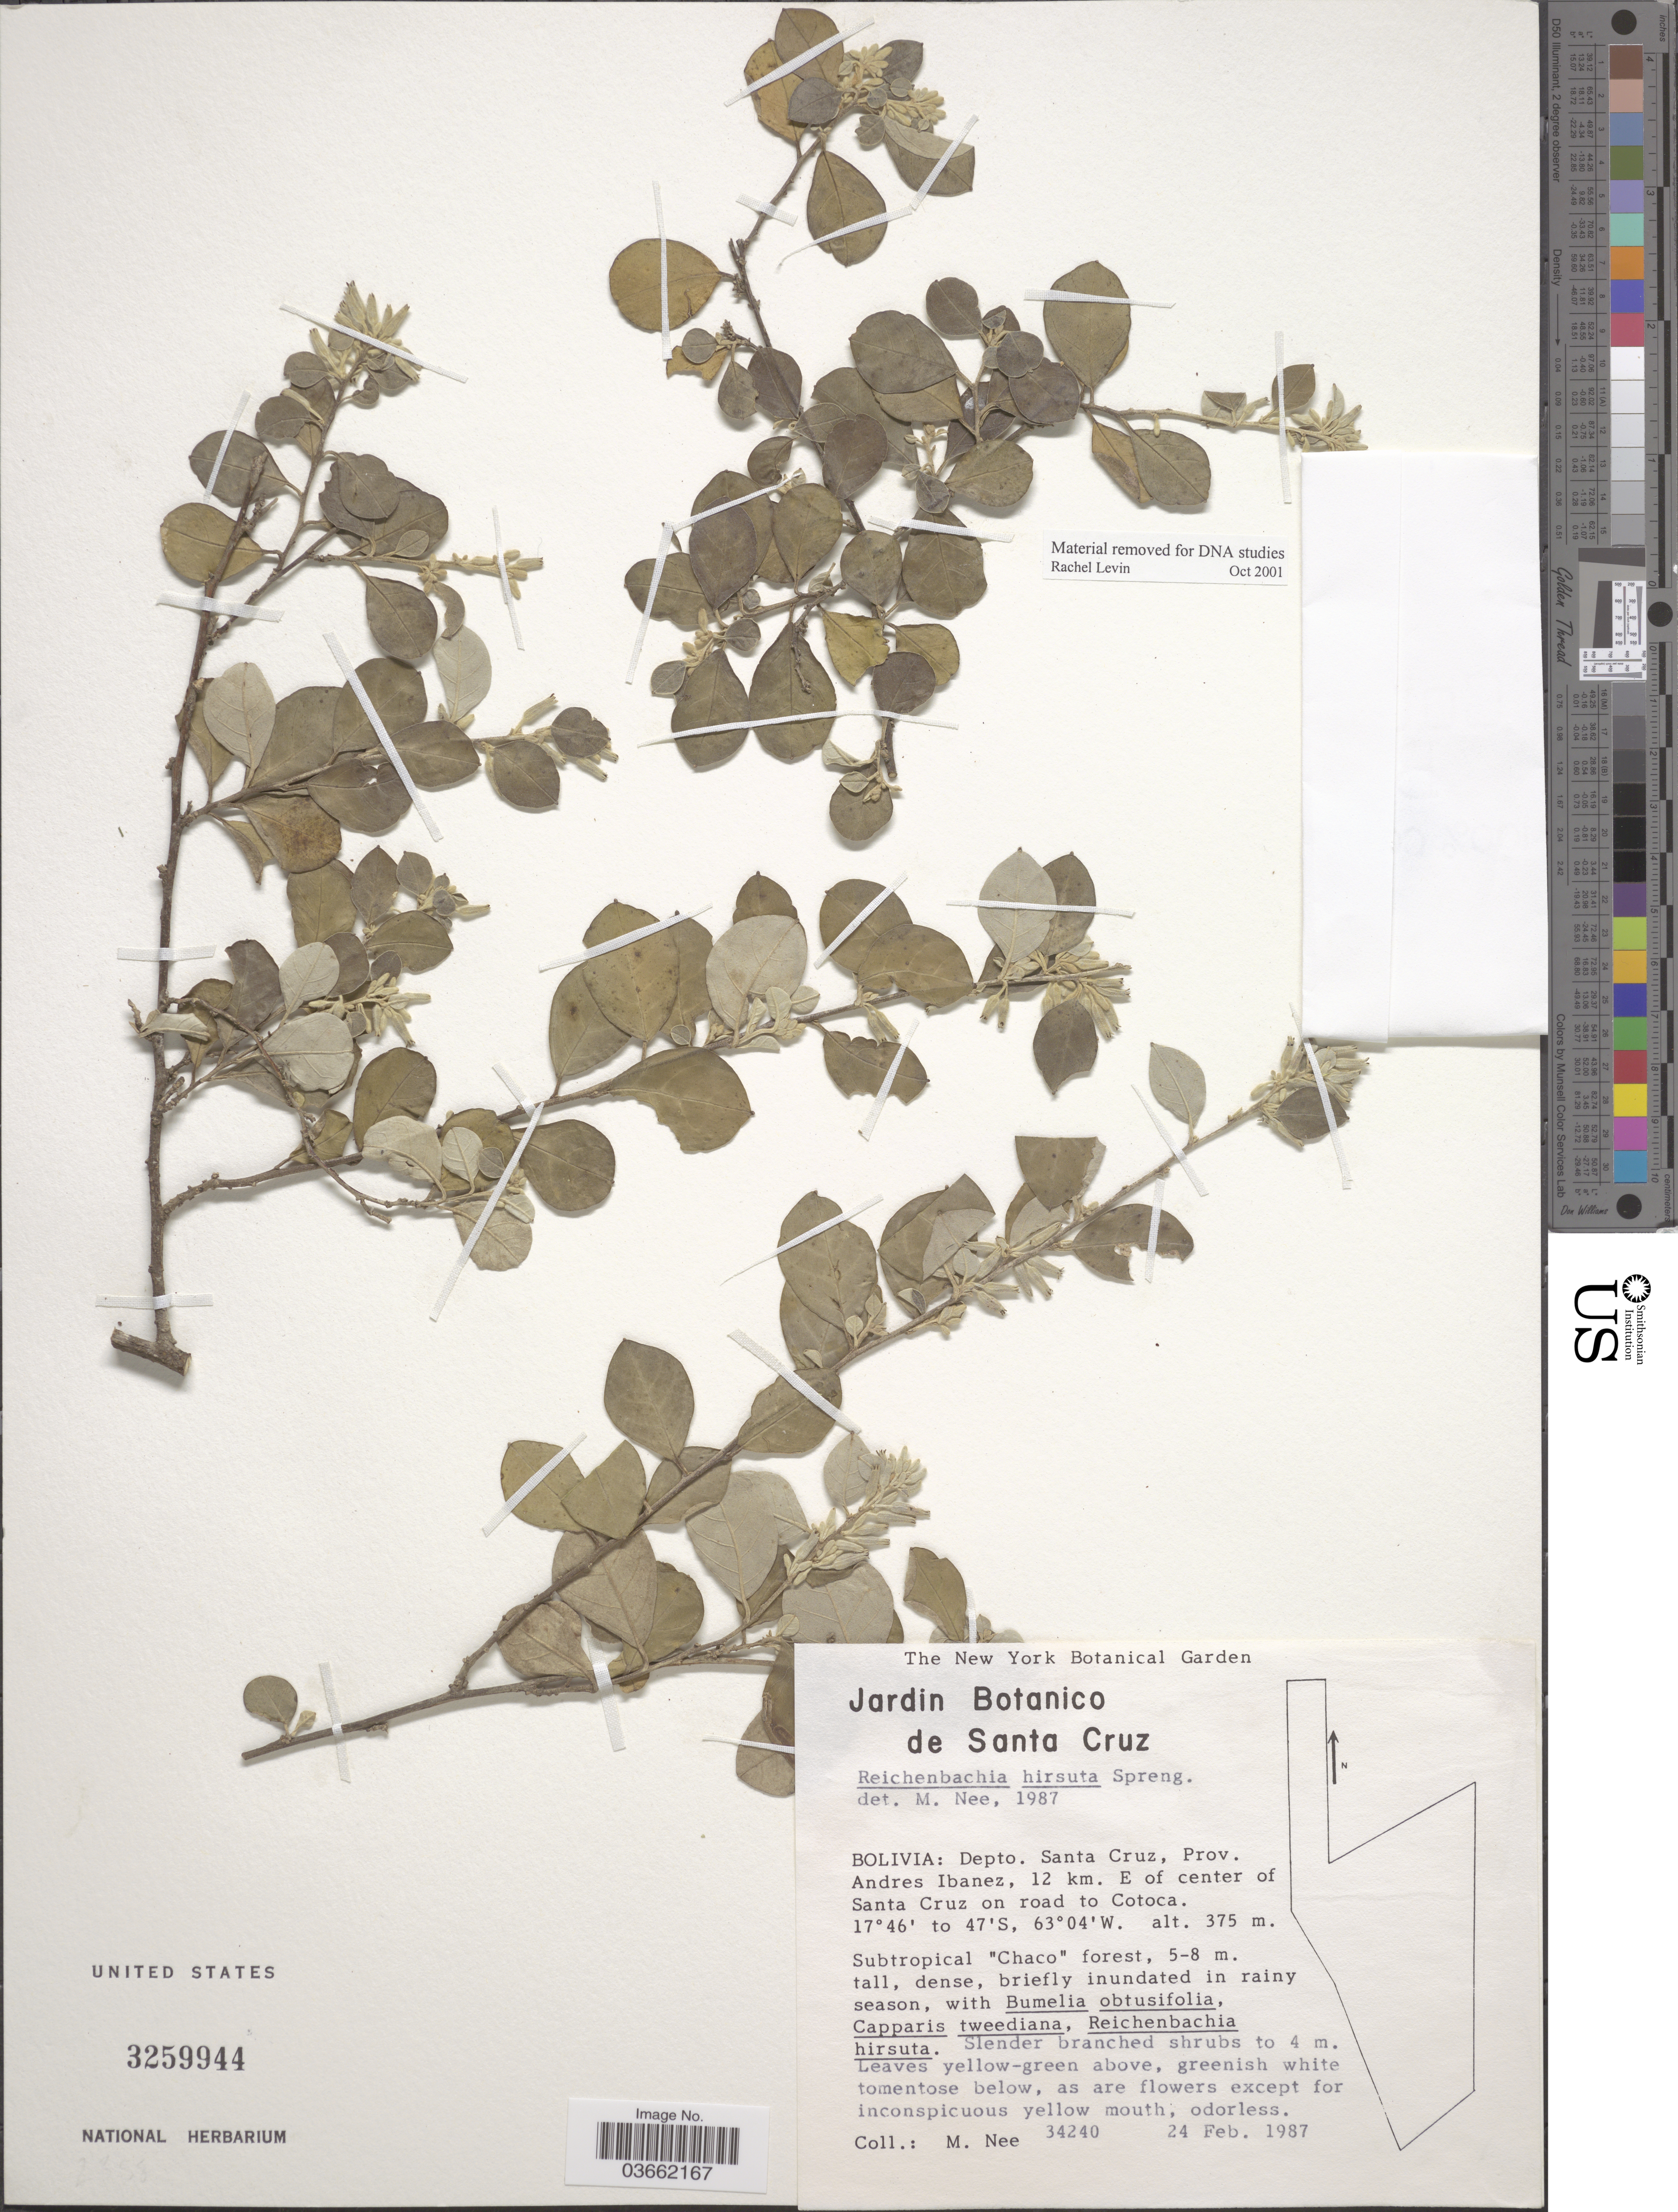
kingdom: Plantae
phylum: Tracheophyta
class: Magnoliopsida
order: Caryophyllales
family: Nyctaginaceae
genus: Reichenbachia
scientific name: Reichenbachia hirsuta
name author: Spreng.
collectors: M. Nee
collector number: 34240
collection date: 1987-02-24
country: Bolivia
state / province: Santa Cruz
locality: Depto. Santa Cruz, Prov. Andres Ibanez, 12 km. E of center of Santa Cruz on road to Cotoca.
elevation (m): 375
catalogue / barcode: US 3259944